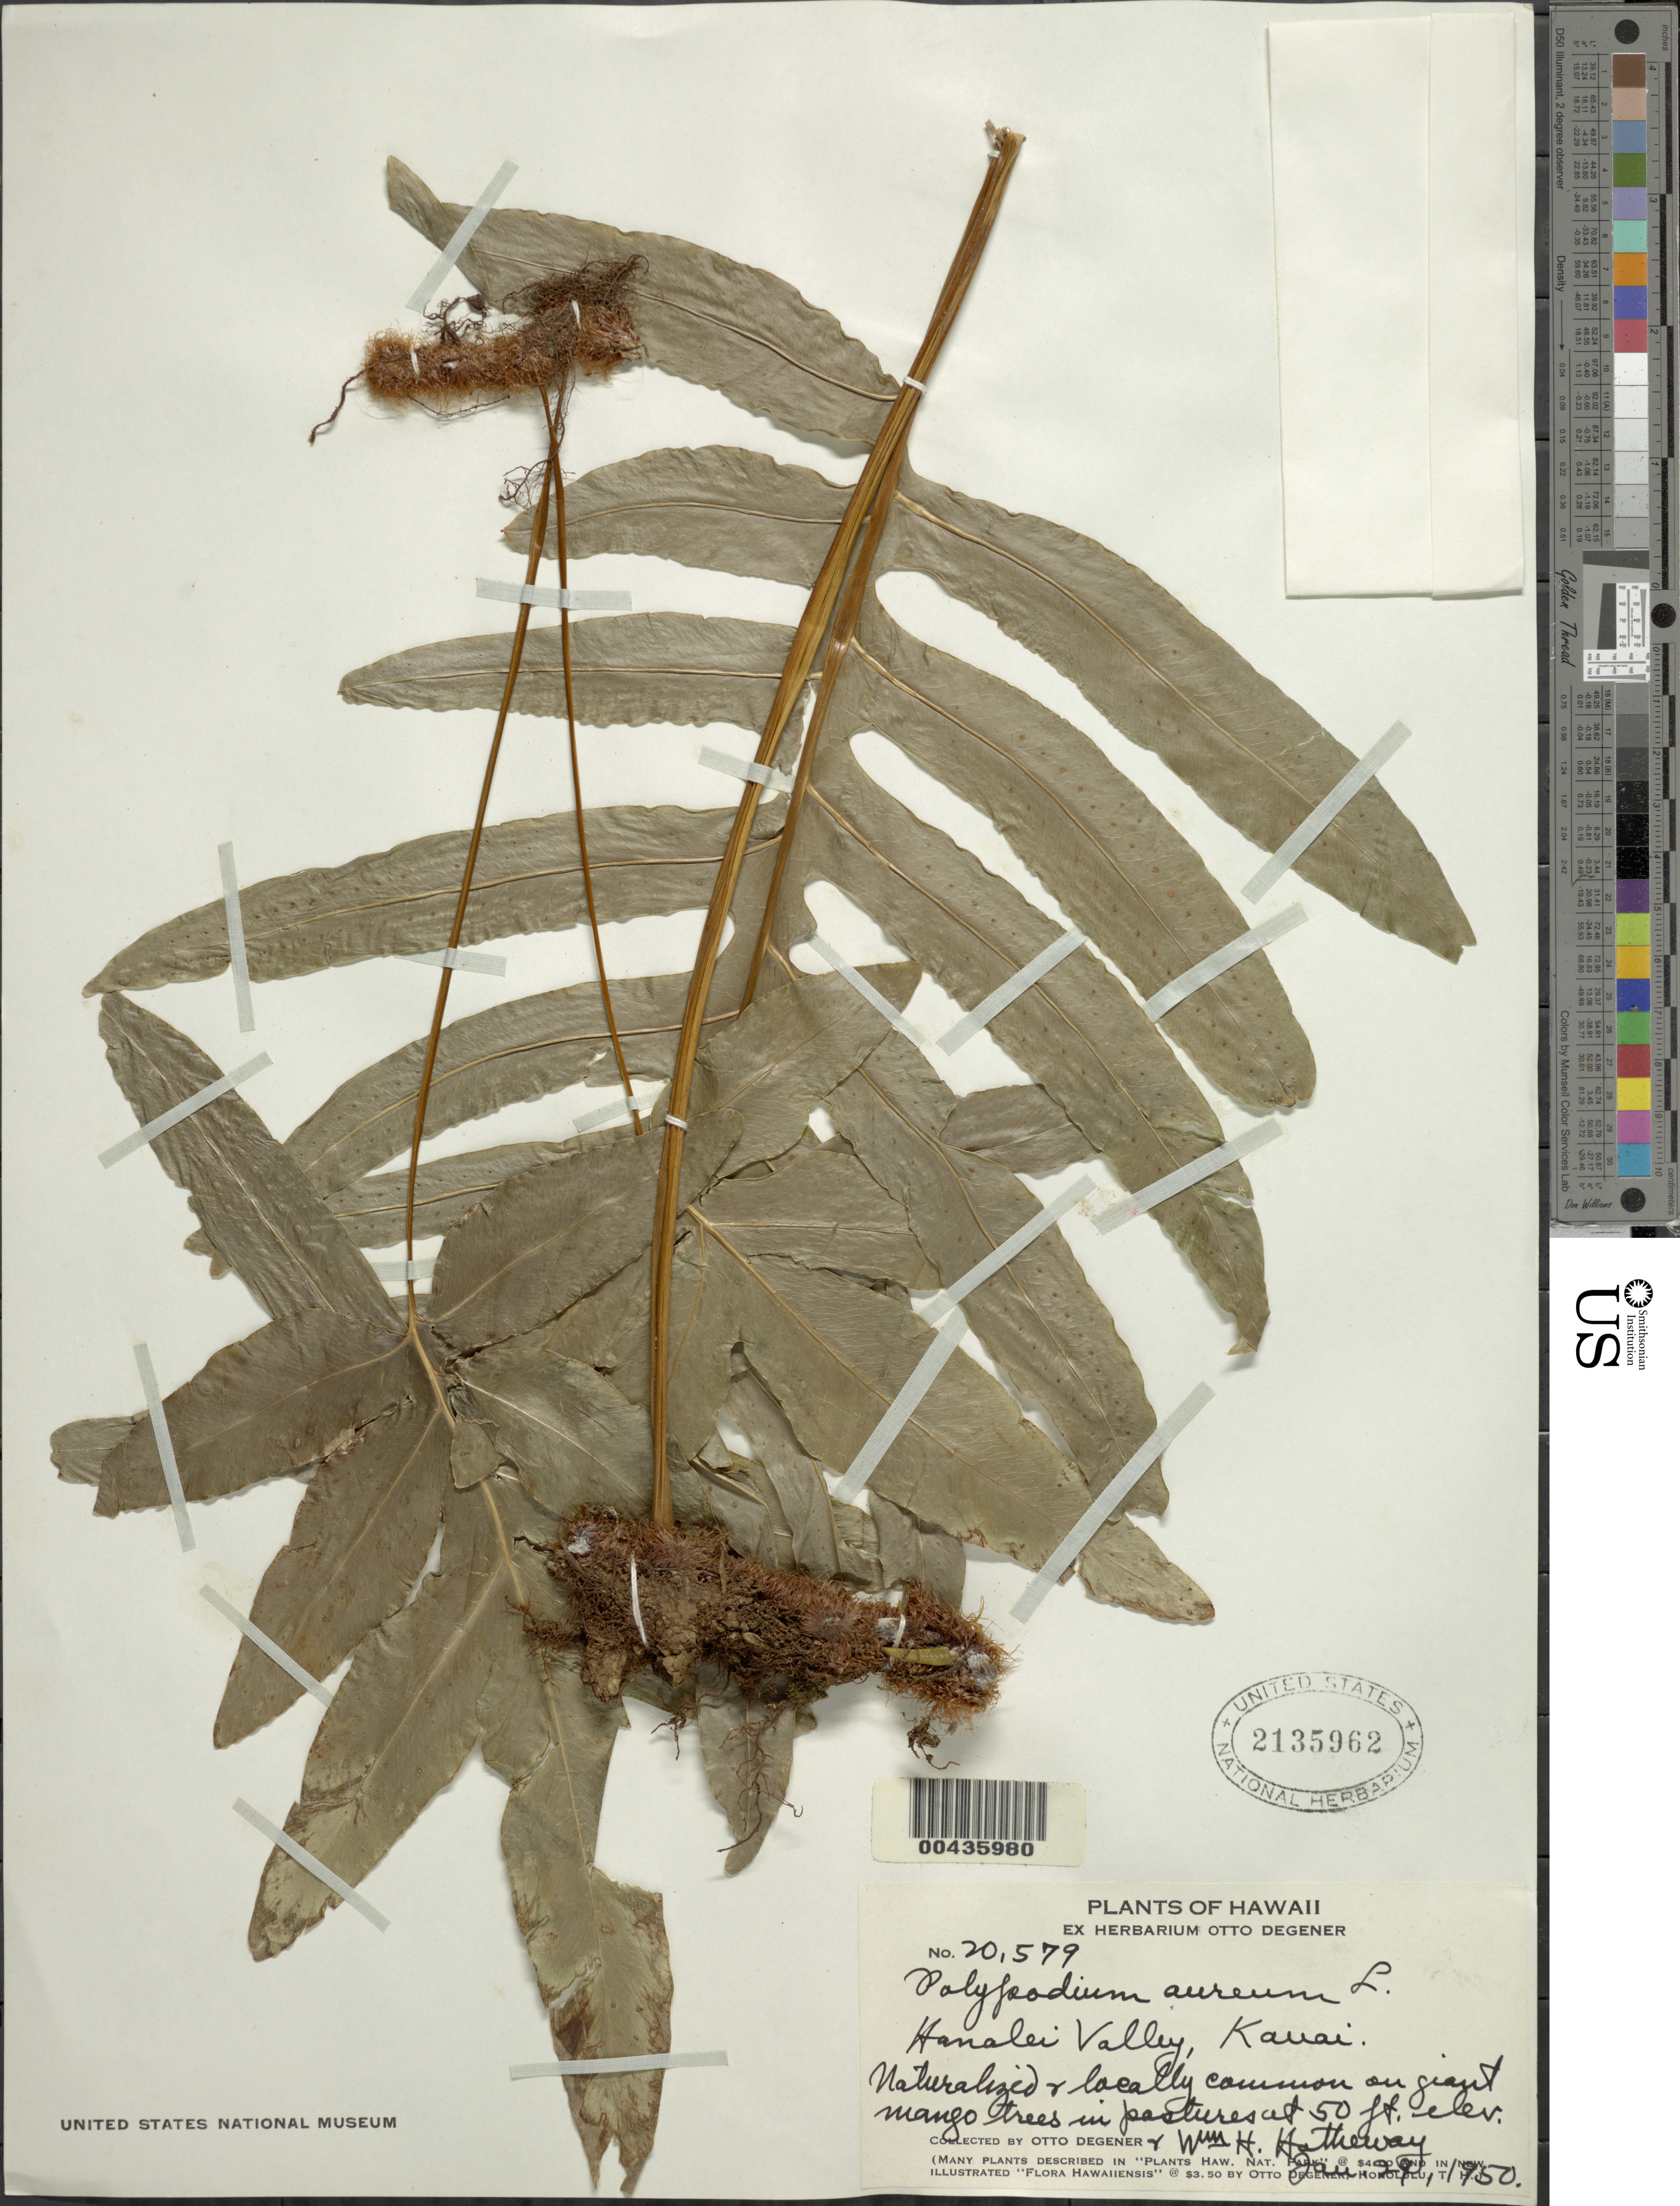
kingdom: Plantae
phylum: Tracheophyta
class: Polypodiopsida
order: Polypodiales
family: Polypodiaceae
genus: Polypodium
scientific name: Polypodium aureum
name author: L.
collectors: O. Degener & W. H. Hatheway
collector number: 20579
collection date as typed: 29 Jan 1950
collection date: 1950-01-29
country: United States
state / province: Hawaii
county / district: Kauai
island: Kaua'i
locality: Hanalei Valley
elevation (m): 15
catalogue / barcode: US 2135962